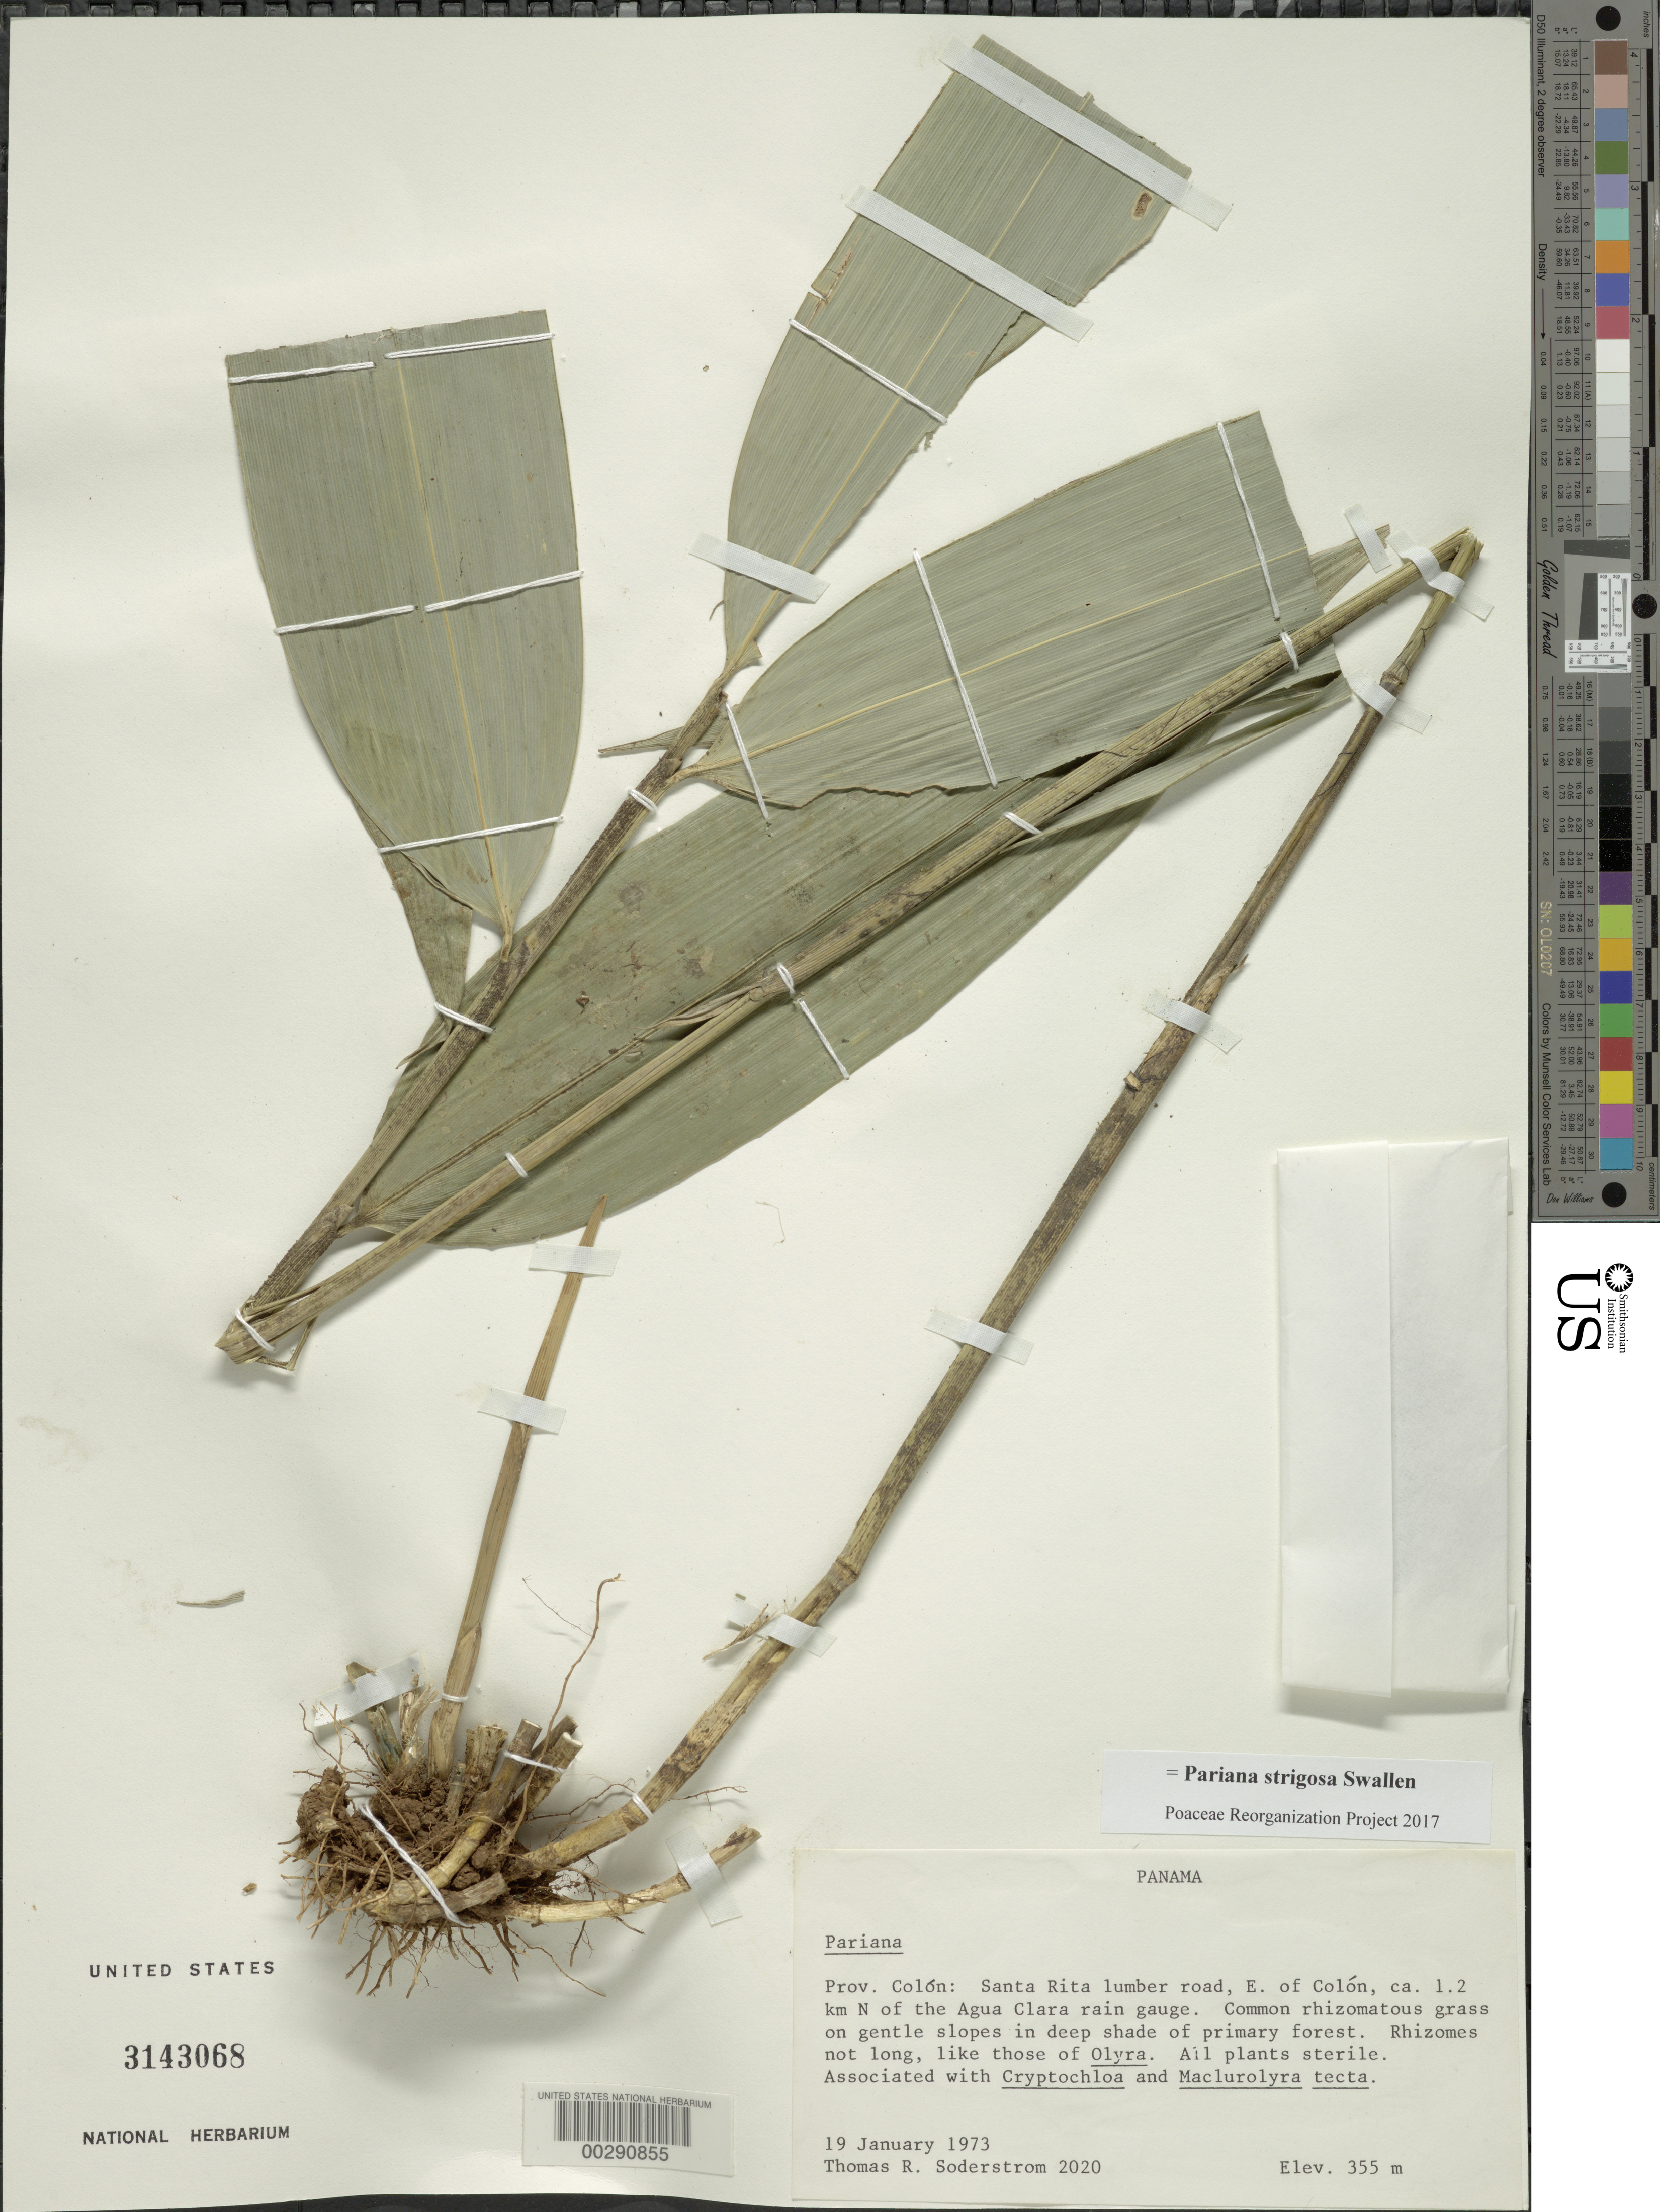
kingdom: Plantae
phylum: Tracheophyta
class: Liliopsida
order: Poales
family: Poaceae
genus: Pariana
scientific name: Pariana strigosa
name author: Swallen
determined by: Poaceae Reorganization Project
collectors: T. R. Soderstrom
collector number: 2020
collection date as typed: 19 Jan 1973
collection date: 1973-01-19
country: Panama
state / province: Colón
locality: Santa Rita lumber road, E of Colon, ca 1.2 km N of the Agua Clara rain gauge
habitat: On gentle slopes in deep shade of primary forest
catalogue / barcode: US 3143068